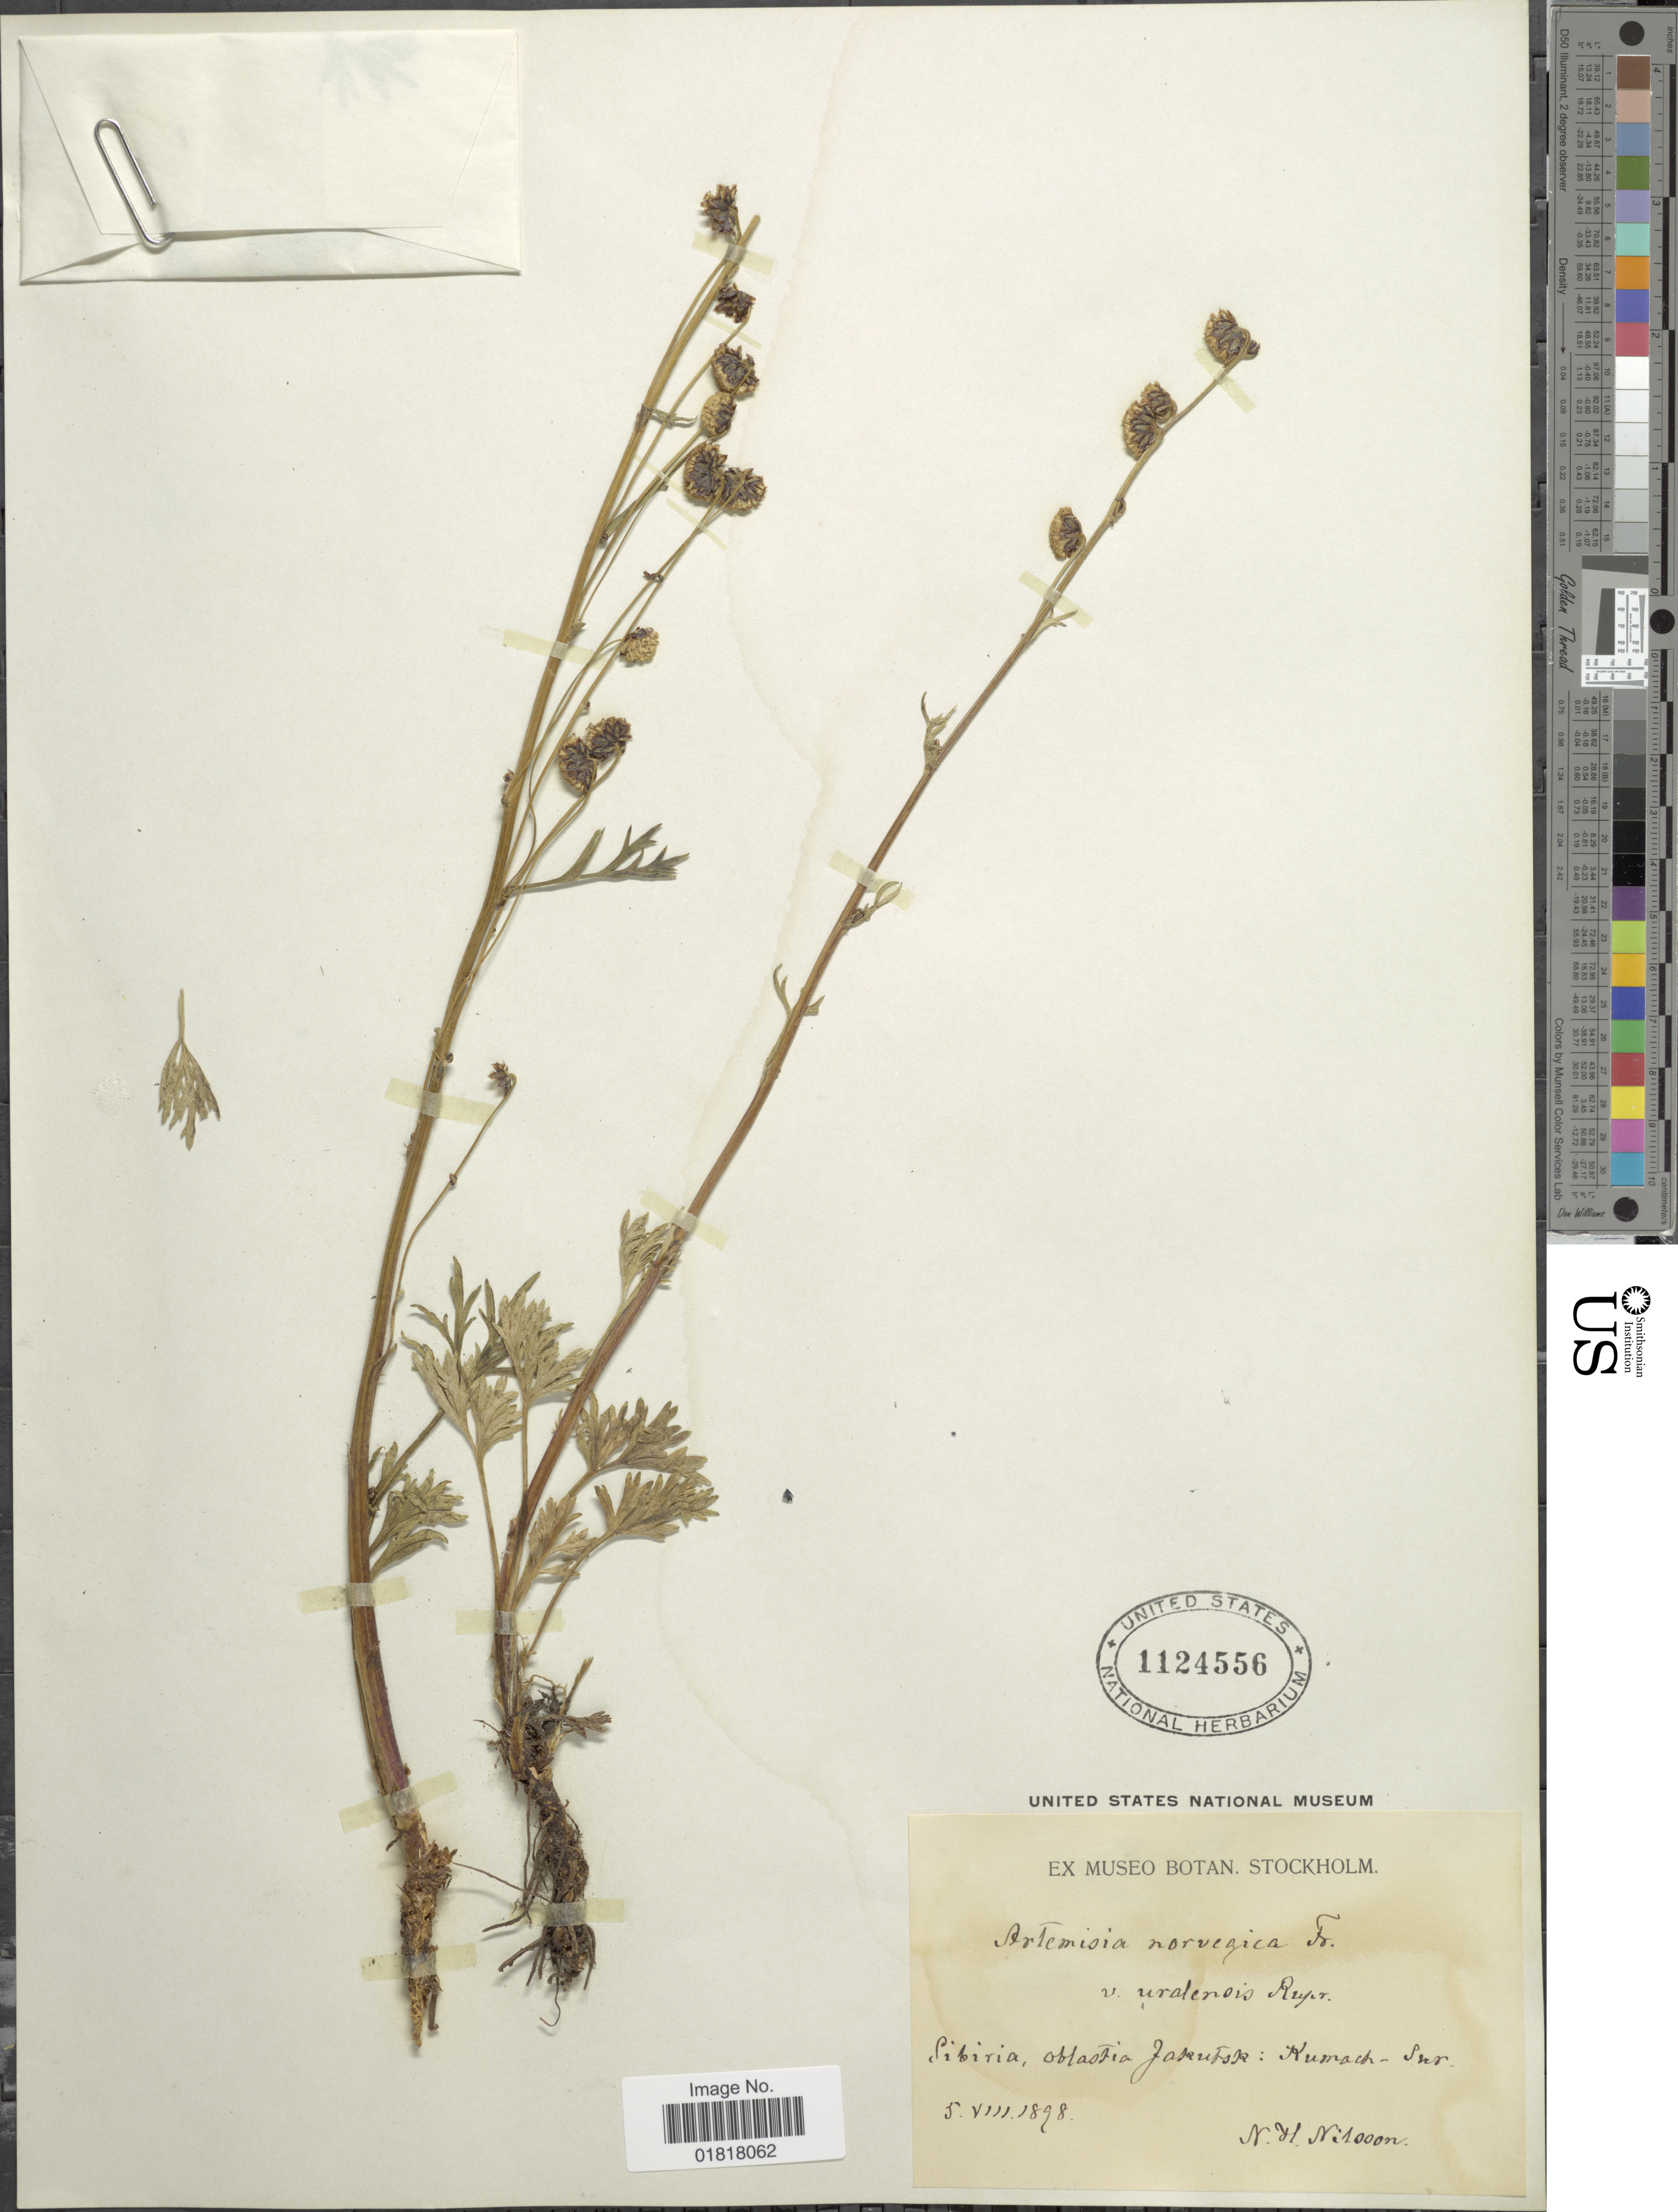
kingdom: Plantae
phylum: Tracheophyta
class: Magnoliopsida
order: Asterales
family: Asteraceae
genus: Artemisia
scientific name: Artemisia norvegica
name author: Fr.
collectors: N. H. Nilsson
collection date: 1898-08-05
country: Russian Federation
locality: Sibiria, oblastia Jarubsk, Kumch-Sur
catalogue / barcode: US 1124556